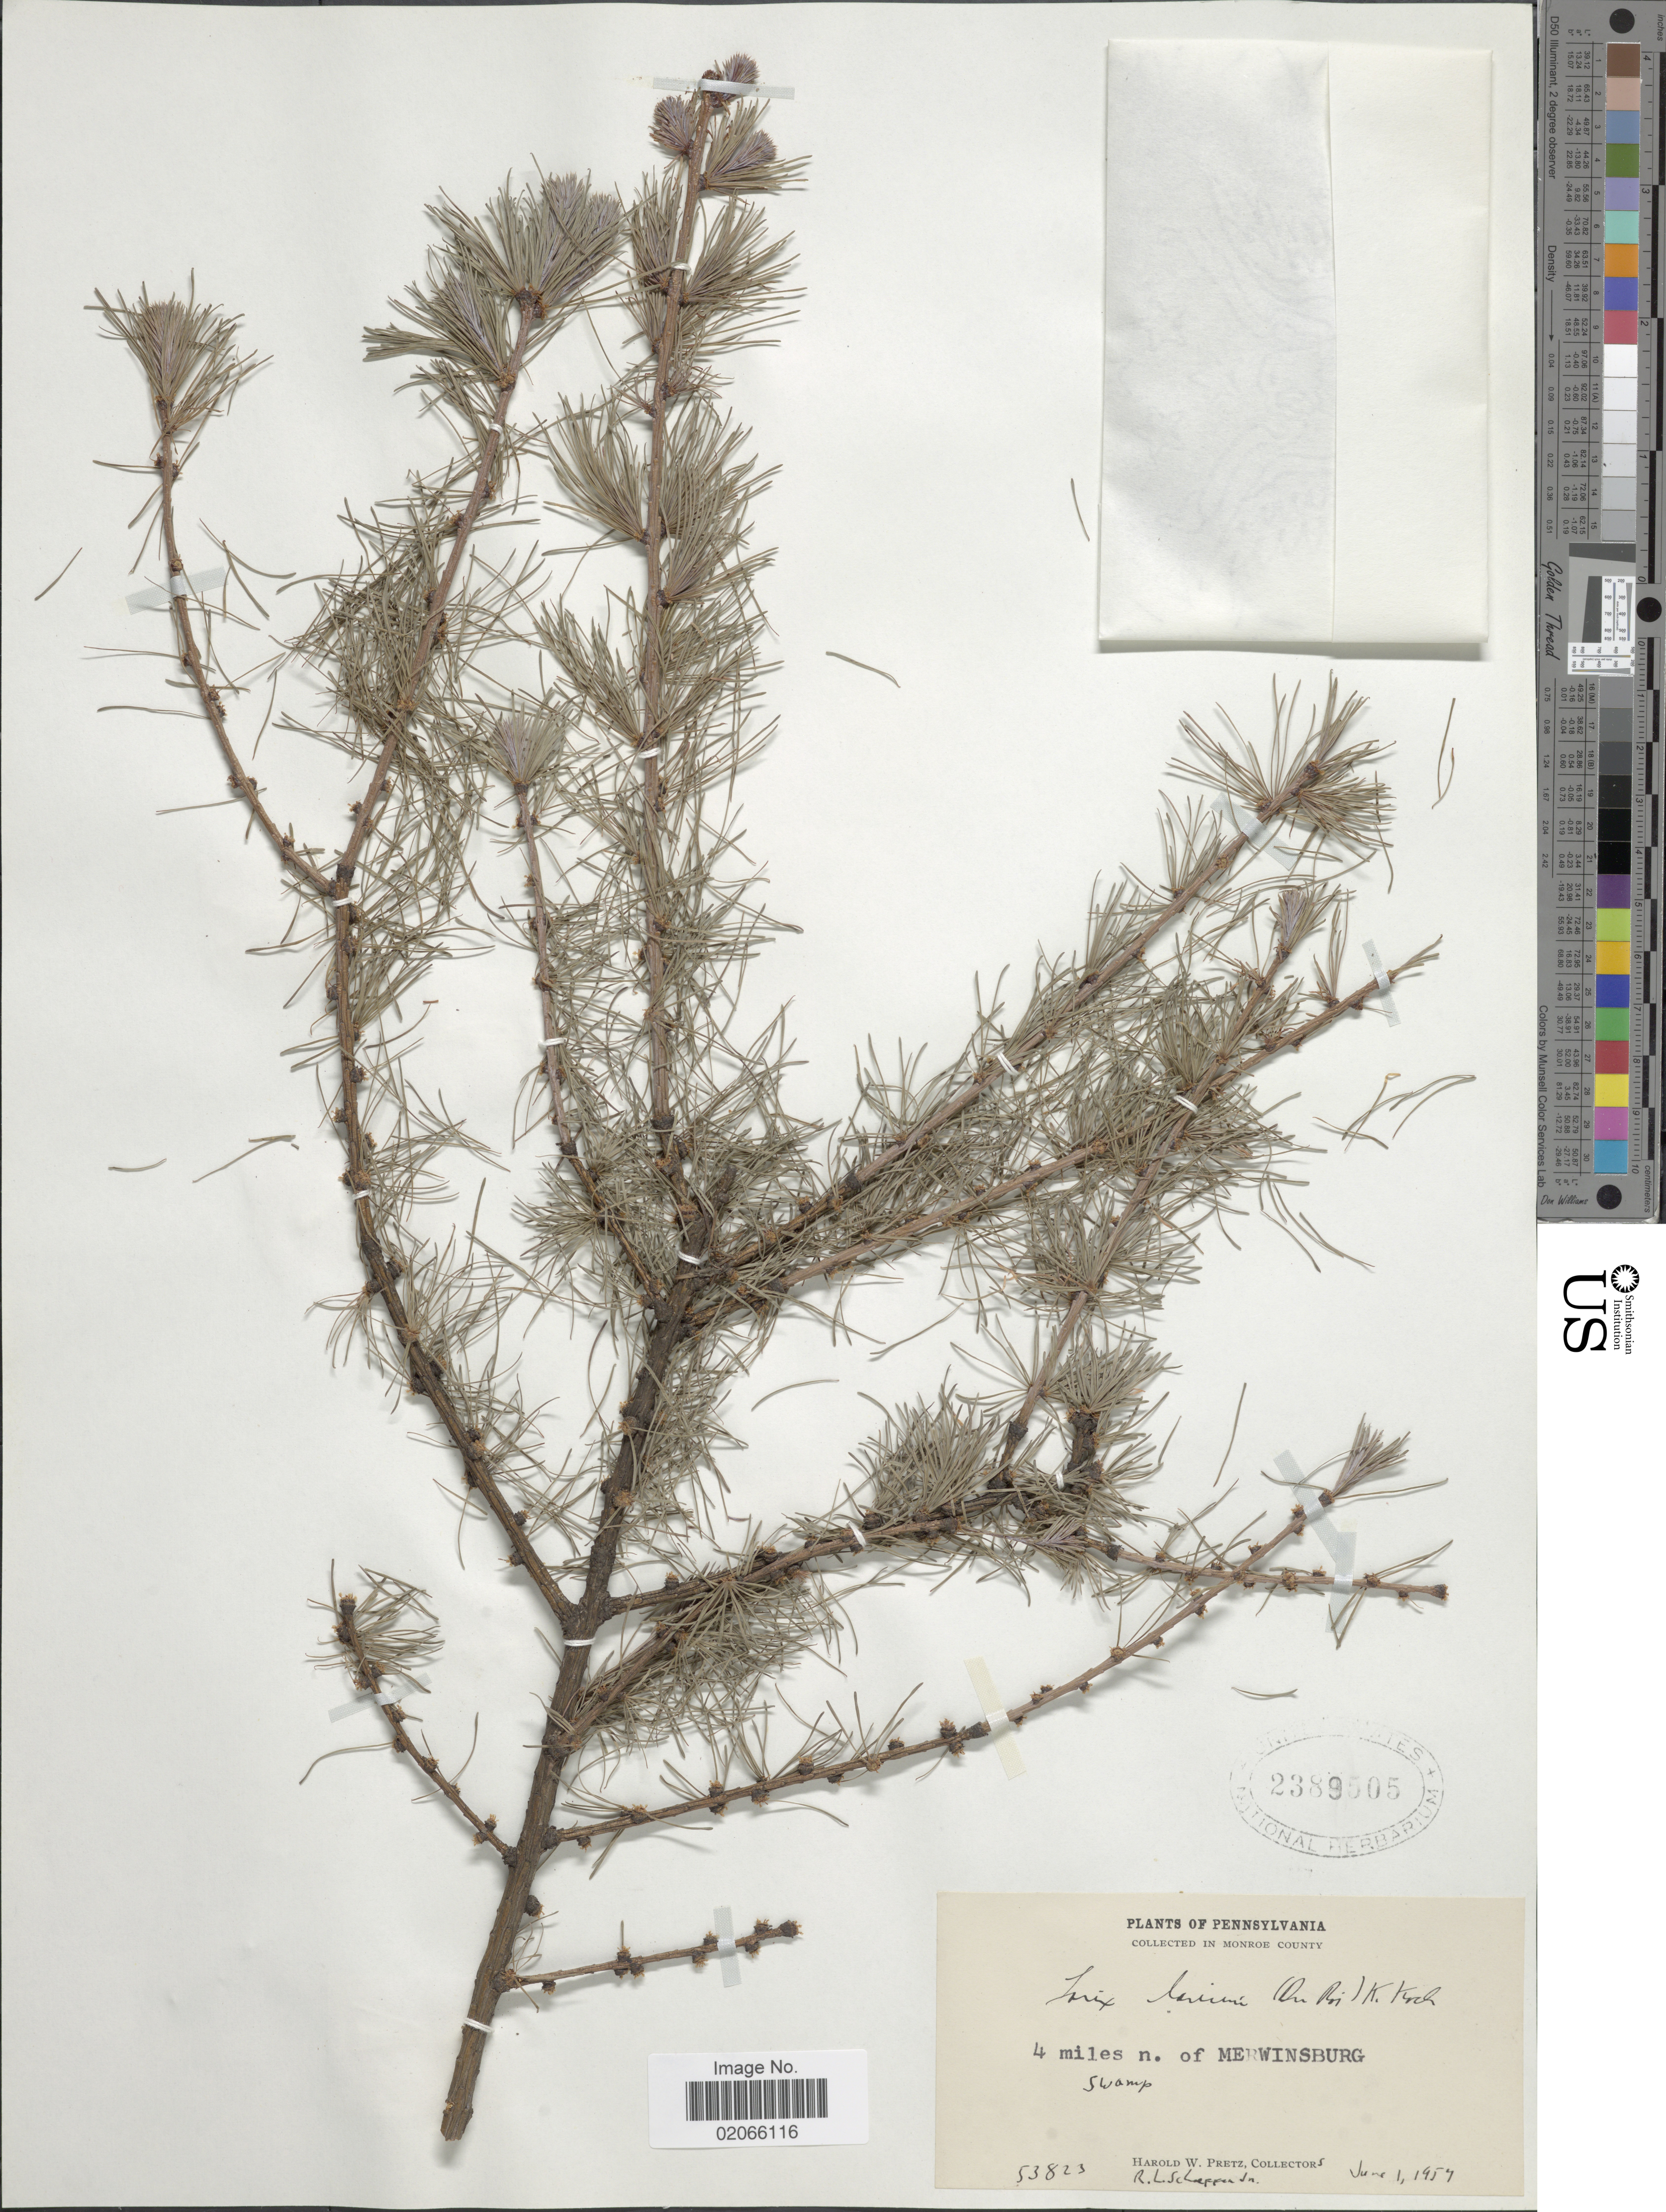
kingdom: Plantae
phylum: Tracheophyta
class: Pinopsida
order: Pinales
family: Pinaceae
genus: Larix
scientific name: Larix laricina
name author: (Du Roi) K. Koch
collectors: H. W. Pretz & R. L. Schaeffer Jr.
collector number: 53823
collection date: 1954-06-01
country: United States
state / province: Pennsylvania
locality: Pennsylvania, 4 miles n. of Merwinsburg. Monroe County.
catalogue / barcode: US 2389505